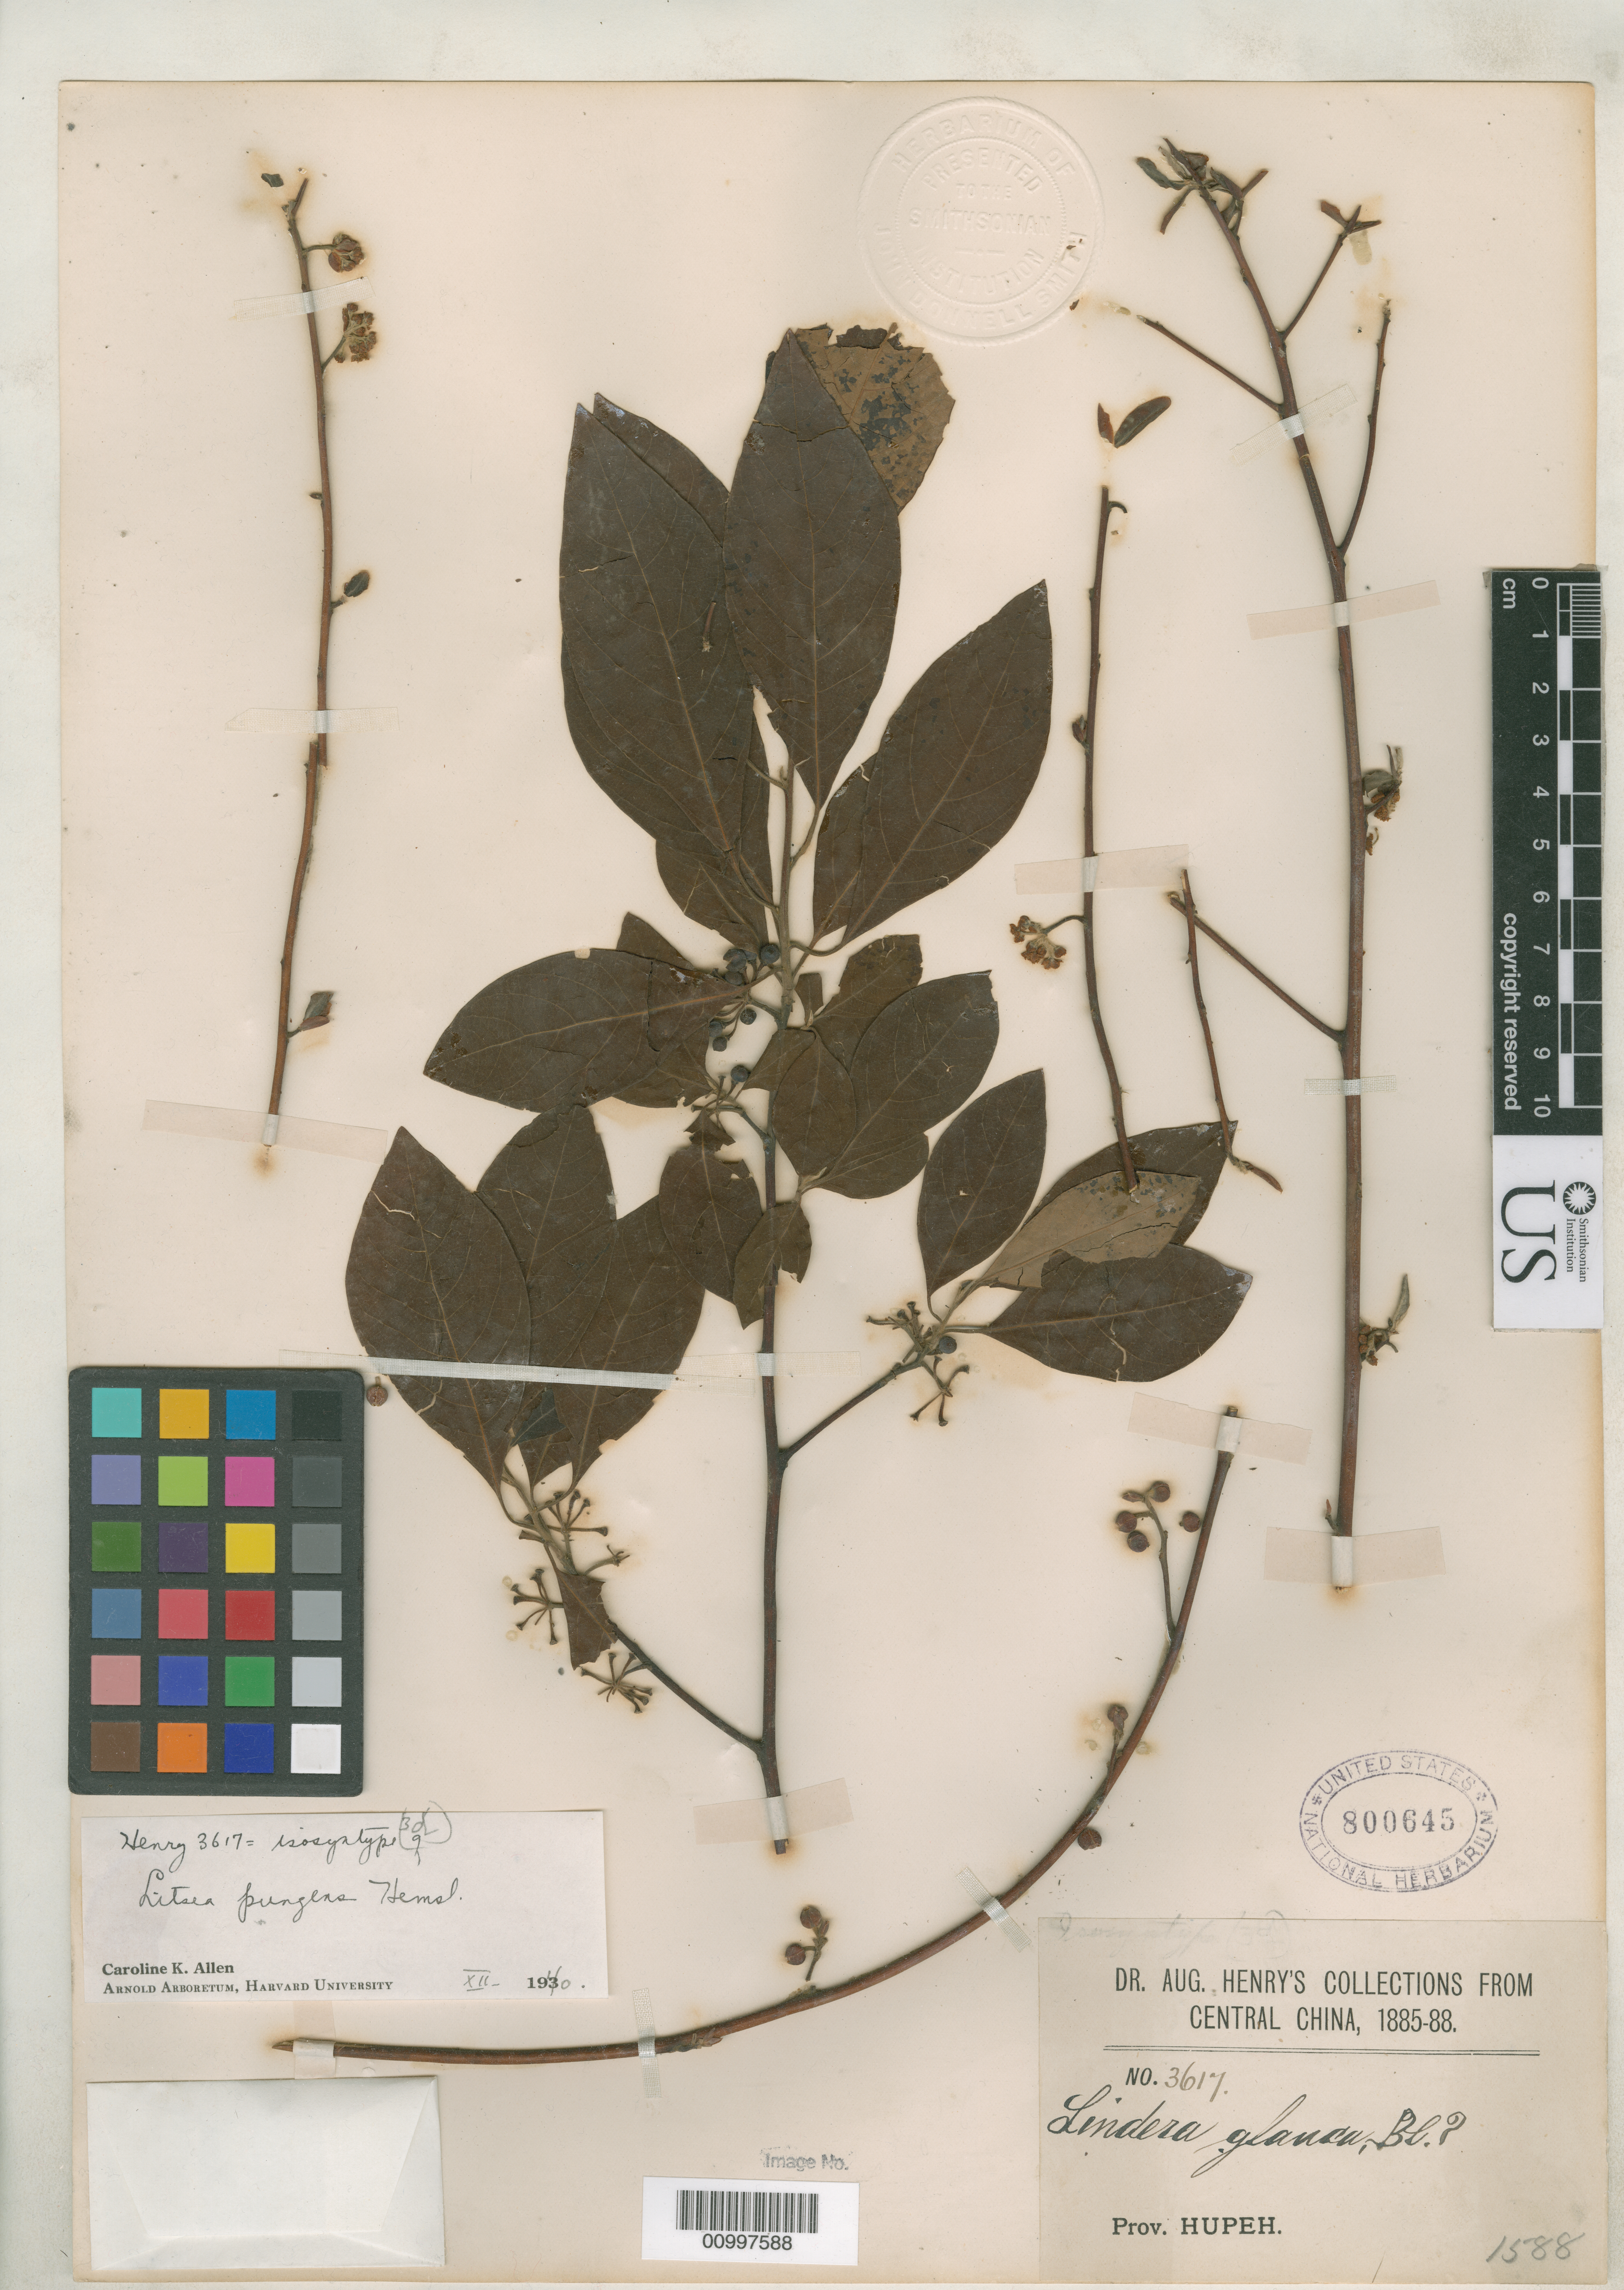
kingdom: Plantae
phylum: Tracheophyta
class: Magnoliopsida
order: Laurales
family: Lauraceae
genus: Litsea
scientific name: Litsea pungens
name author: Hemsl.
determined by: Allen, C. K.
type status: Isosyntype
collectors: A. Henry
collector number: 3617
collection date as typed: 1885 to -- --- 1888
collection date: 1885/1888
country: China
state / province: Hubei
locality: Prov. Hupeh.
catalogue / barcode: US 800645